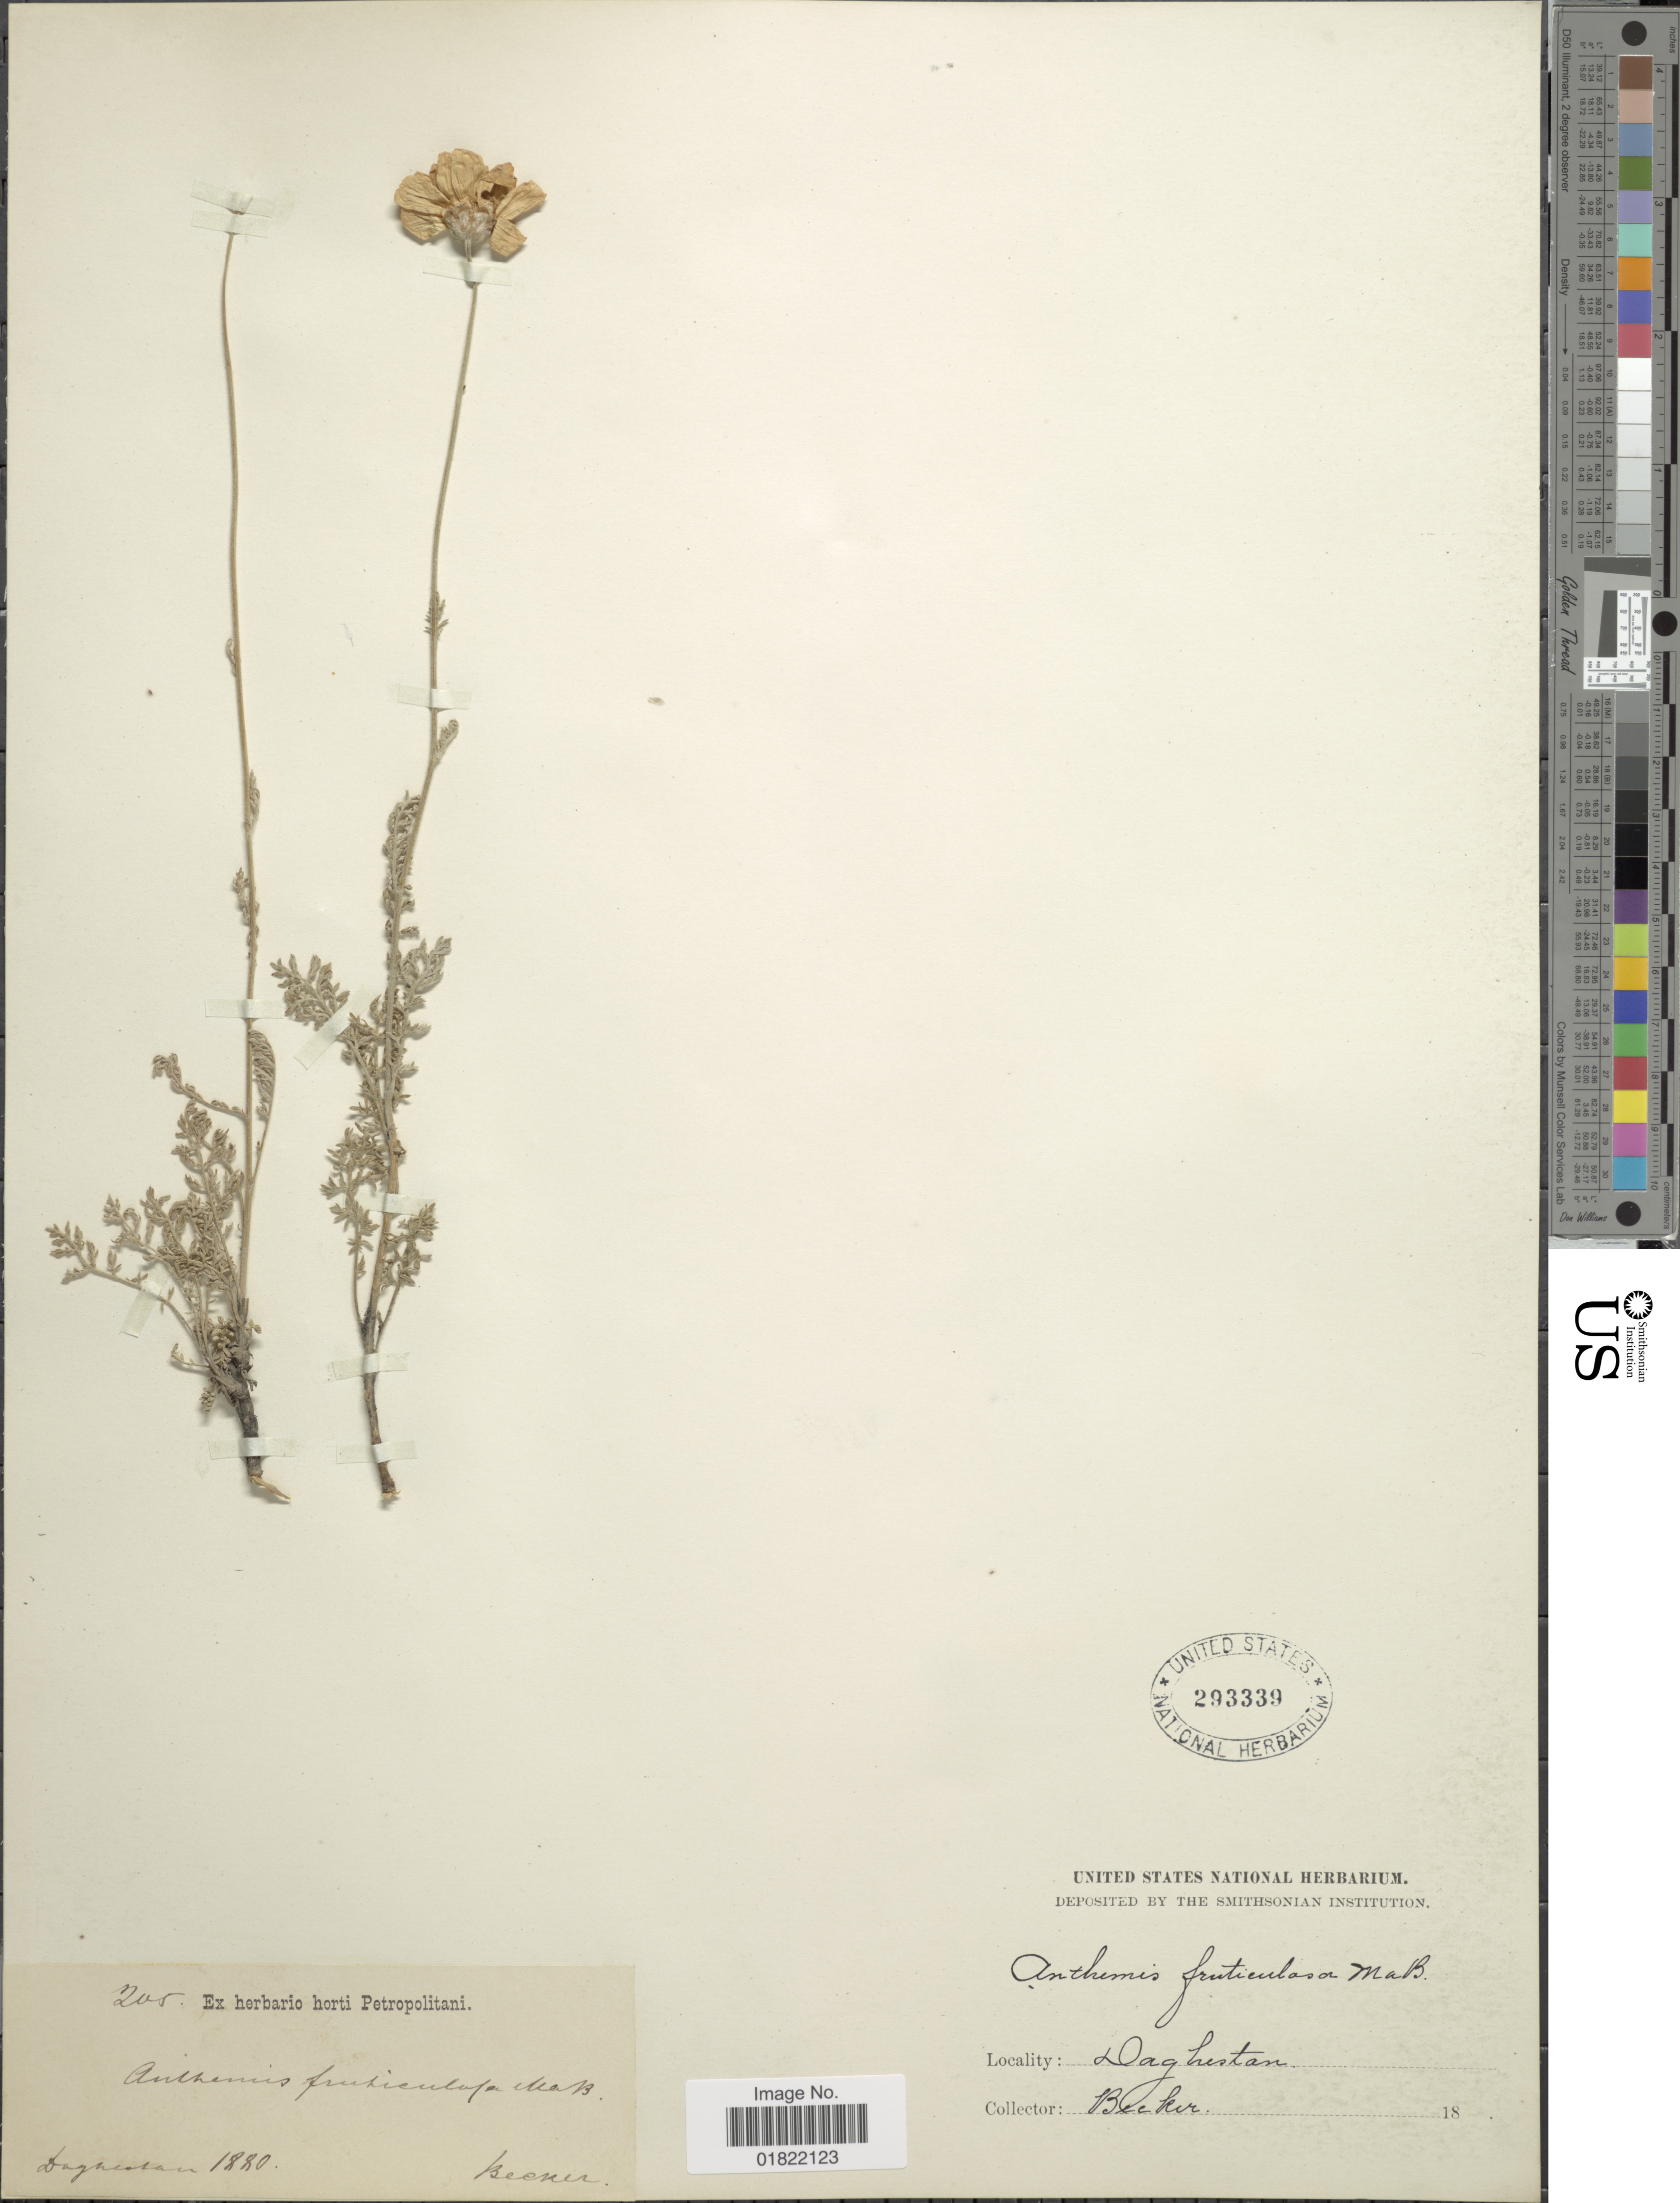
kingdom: Plantae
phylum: Tracheophyta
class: Magnoliopsida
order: Asterales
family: Asteraceae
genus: Anthemis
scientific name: Anthemis fruticulosa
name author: M. Bieb.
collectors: -. Becker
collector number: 205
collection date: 1880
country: Russian Federation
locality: Daghestan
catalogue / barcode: US 293339